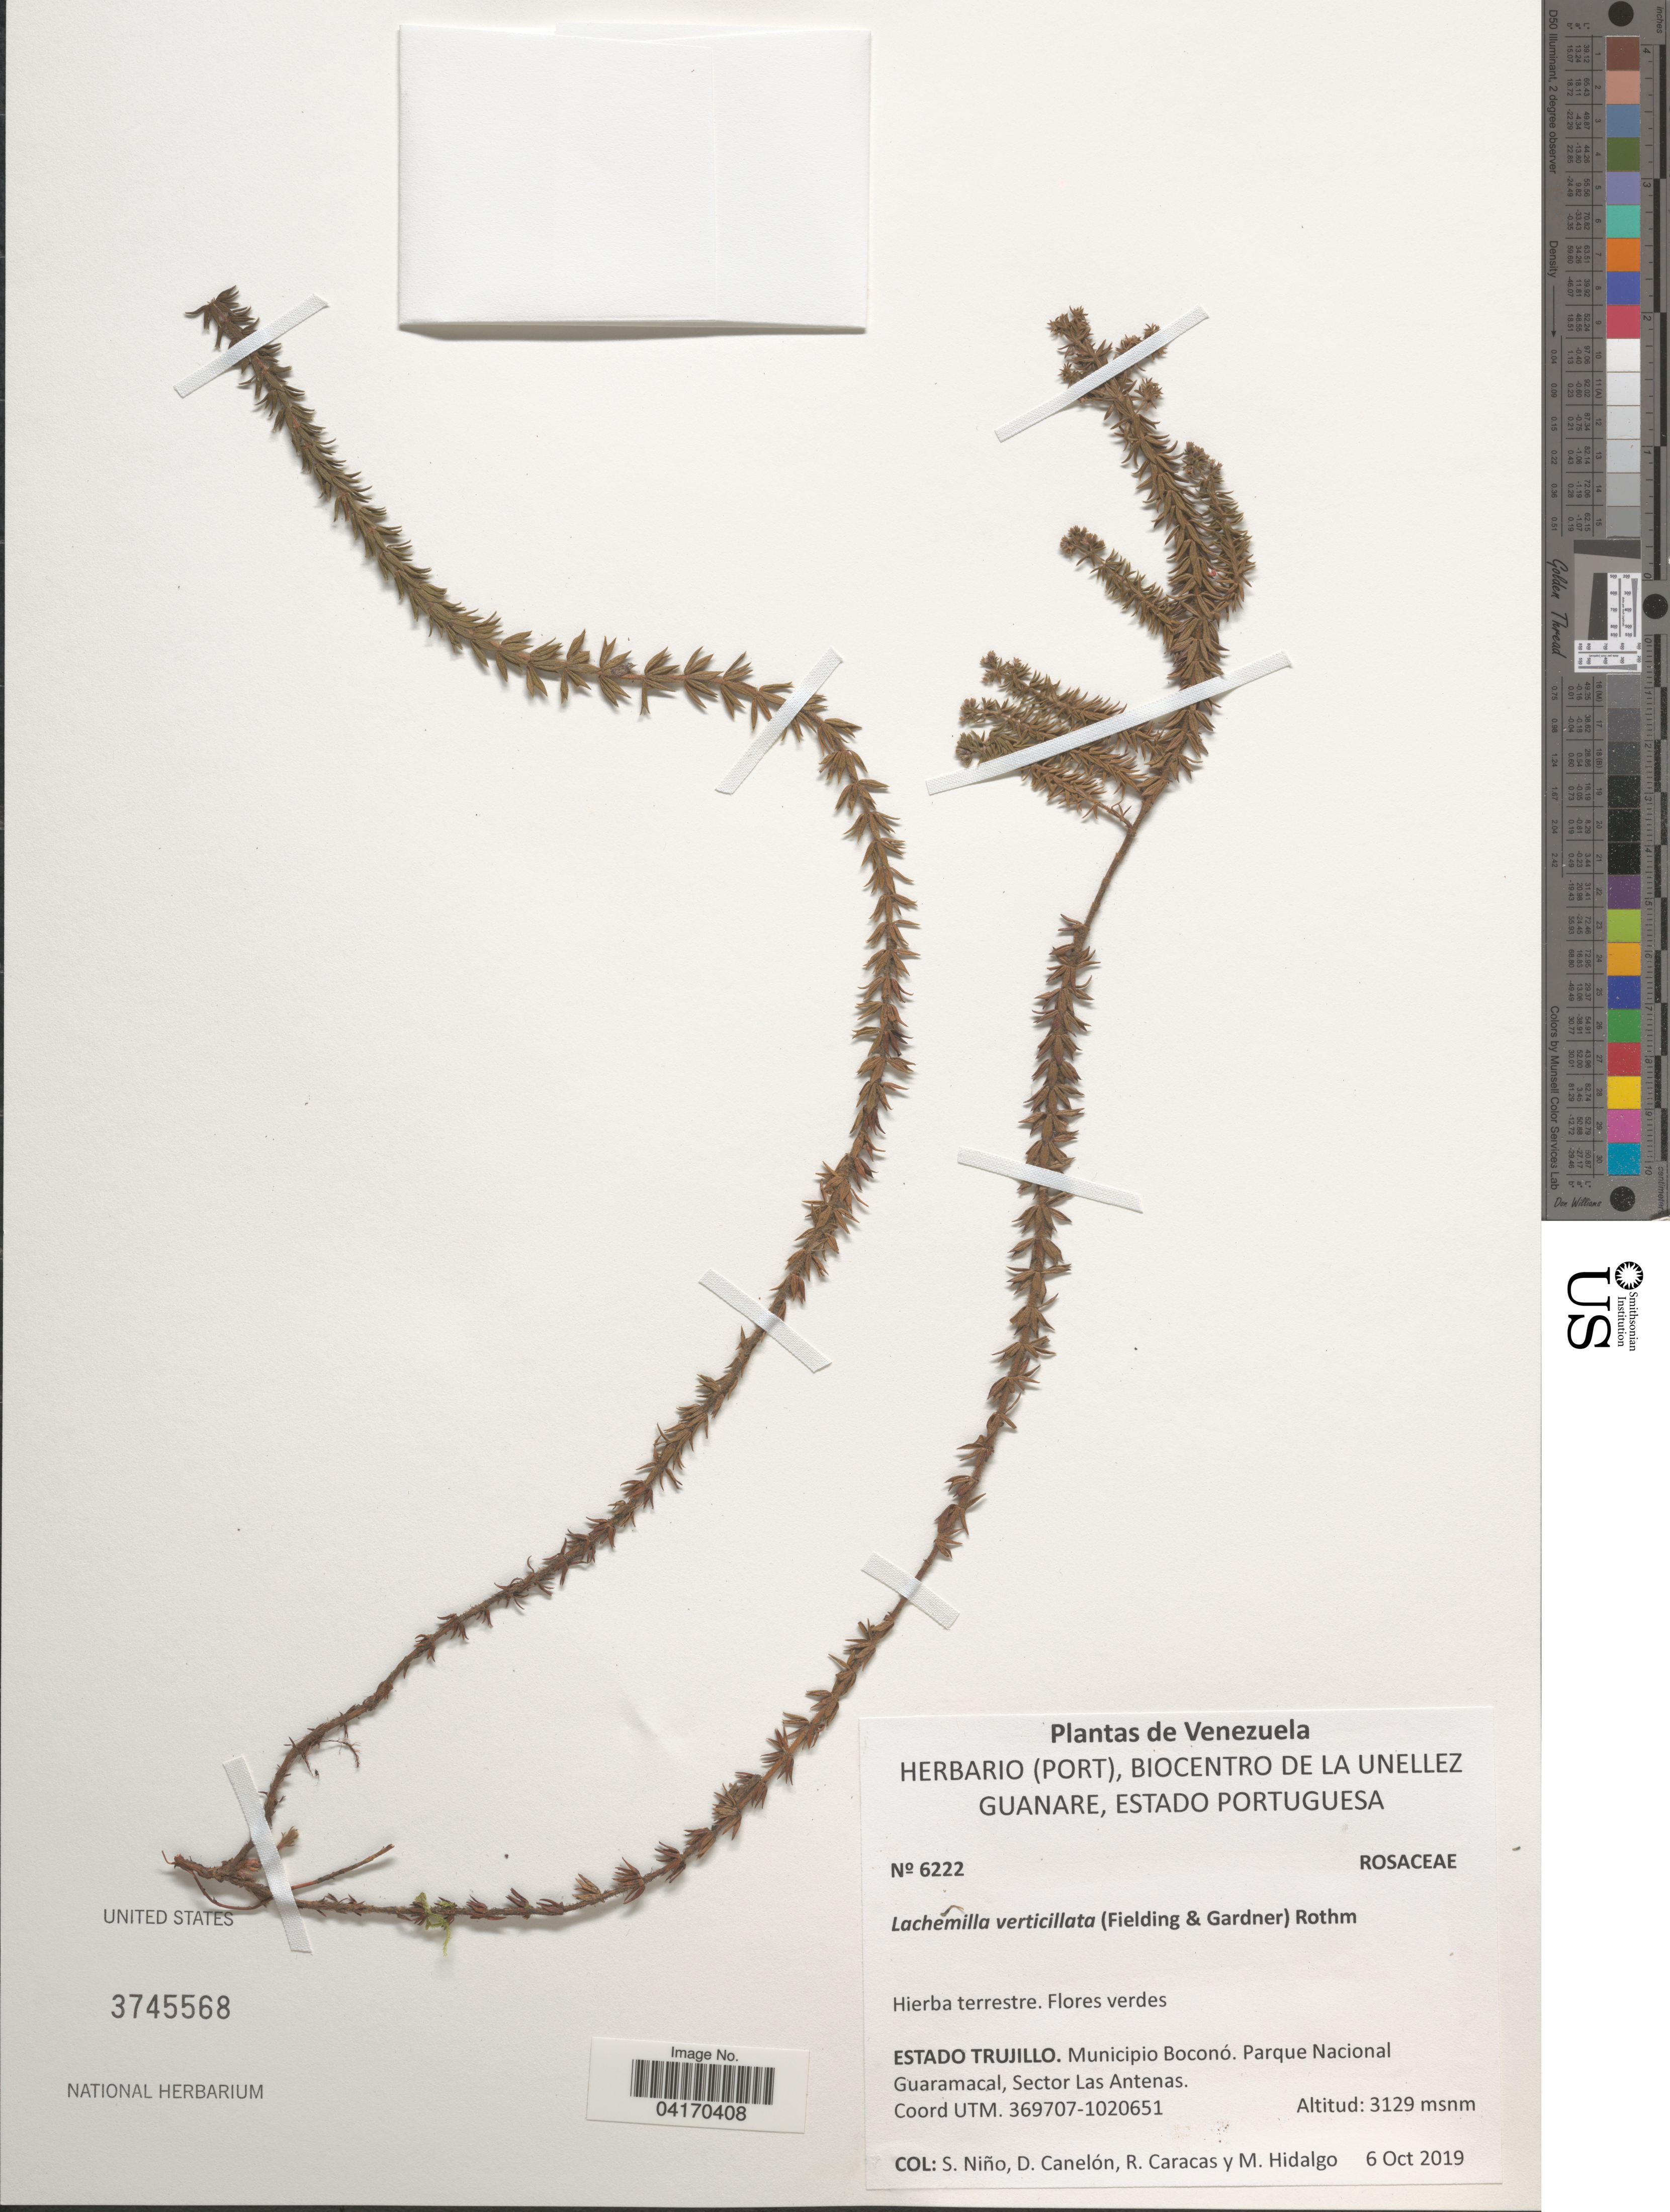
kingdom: Plantae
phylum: Tracheophyta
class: Magnoliopsida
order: Rosales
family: Rosaceae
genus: Alchemilla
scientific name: Alchemilla verticillata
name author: Fielding & Gardner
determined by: Dorr, L. J., (BOT), Smithsonian Institution - National Museum of Natural History (UNITED STATES)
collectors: S. M. Niño, D. Canelón, R. Caracas & M. Hidalgo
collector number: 6222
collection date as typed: Transcribed d/m/y: 6/10/2019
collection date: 2019-10-06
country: Venezuela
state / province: Trujillo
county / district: Boconó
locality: Parque Nacional Guaramacal, Sector Las Antenas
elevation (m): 3129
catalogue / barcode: US 3745568